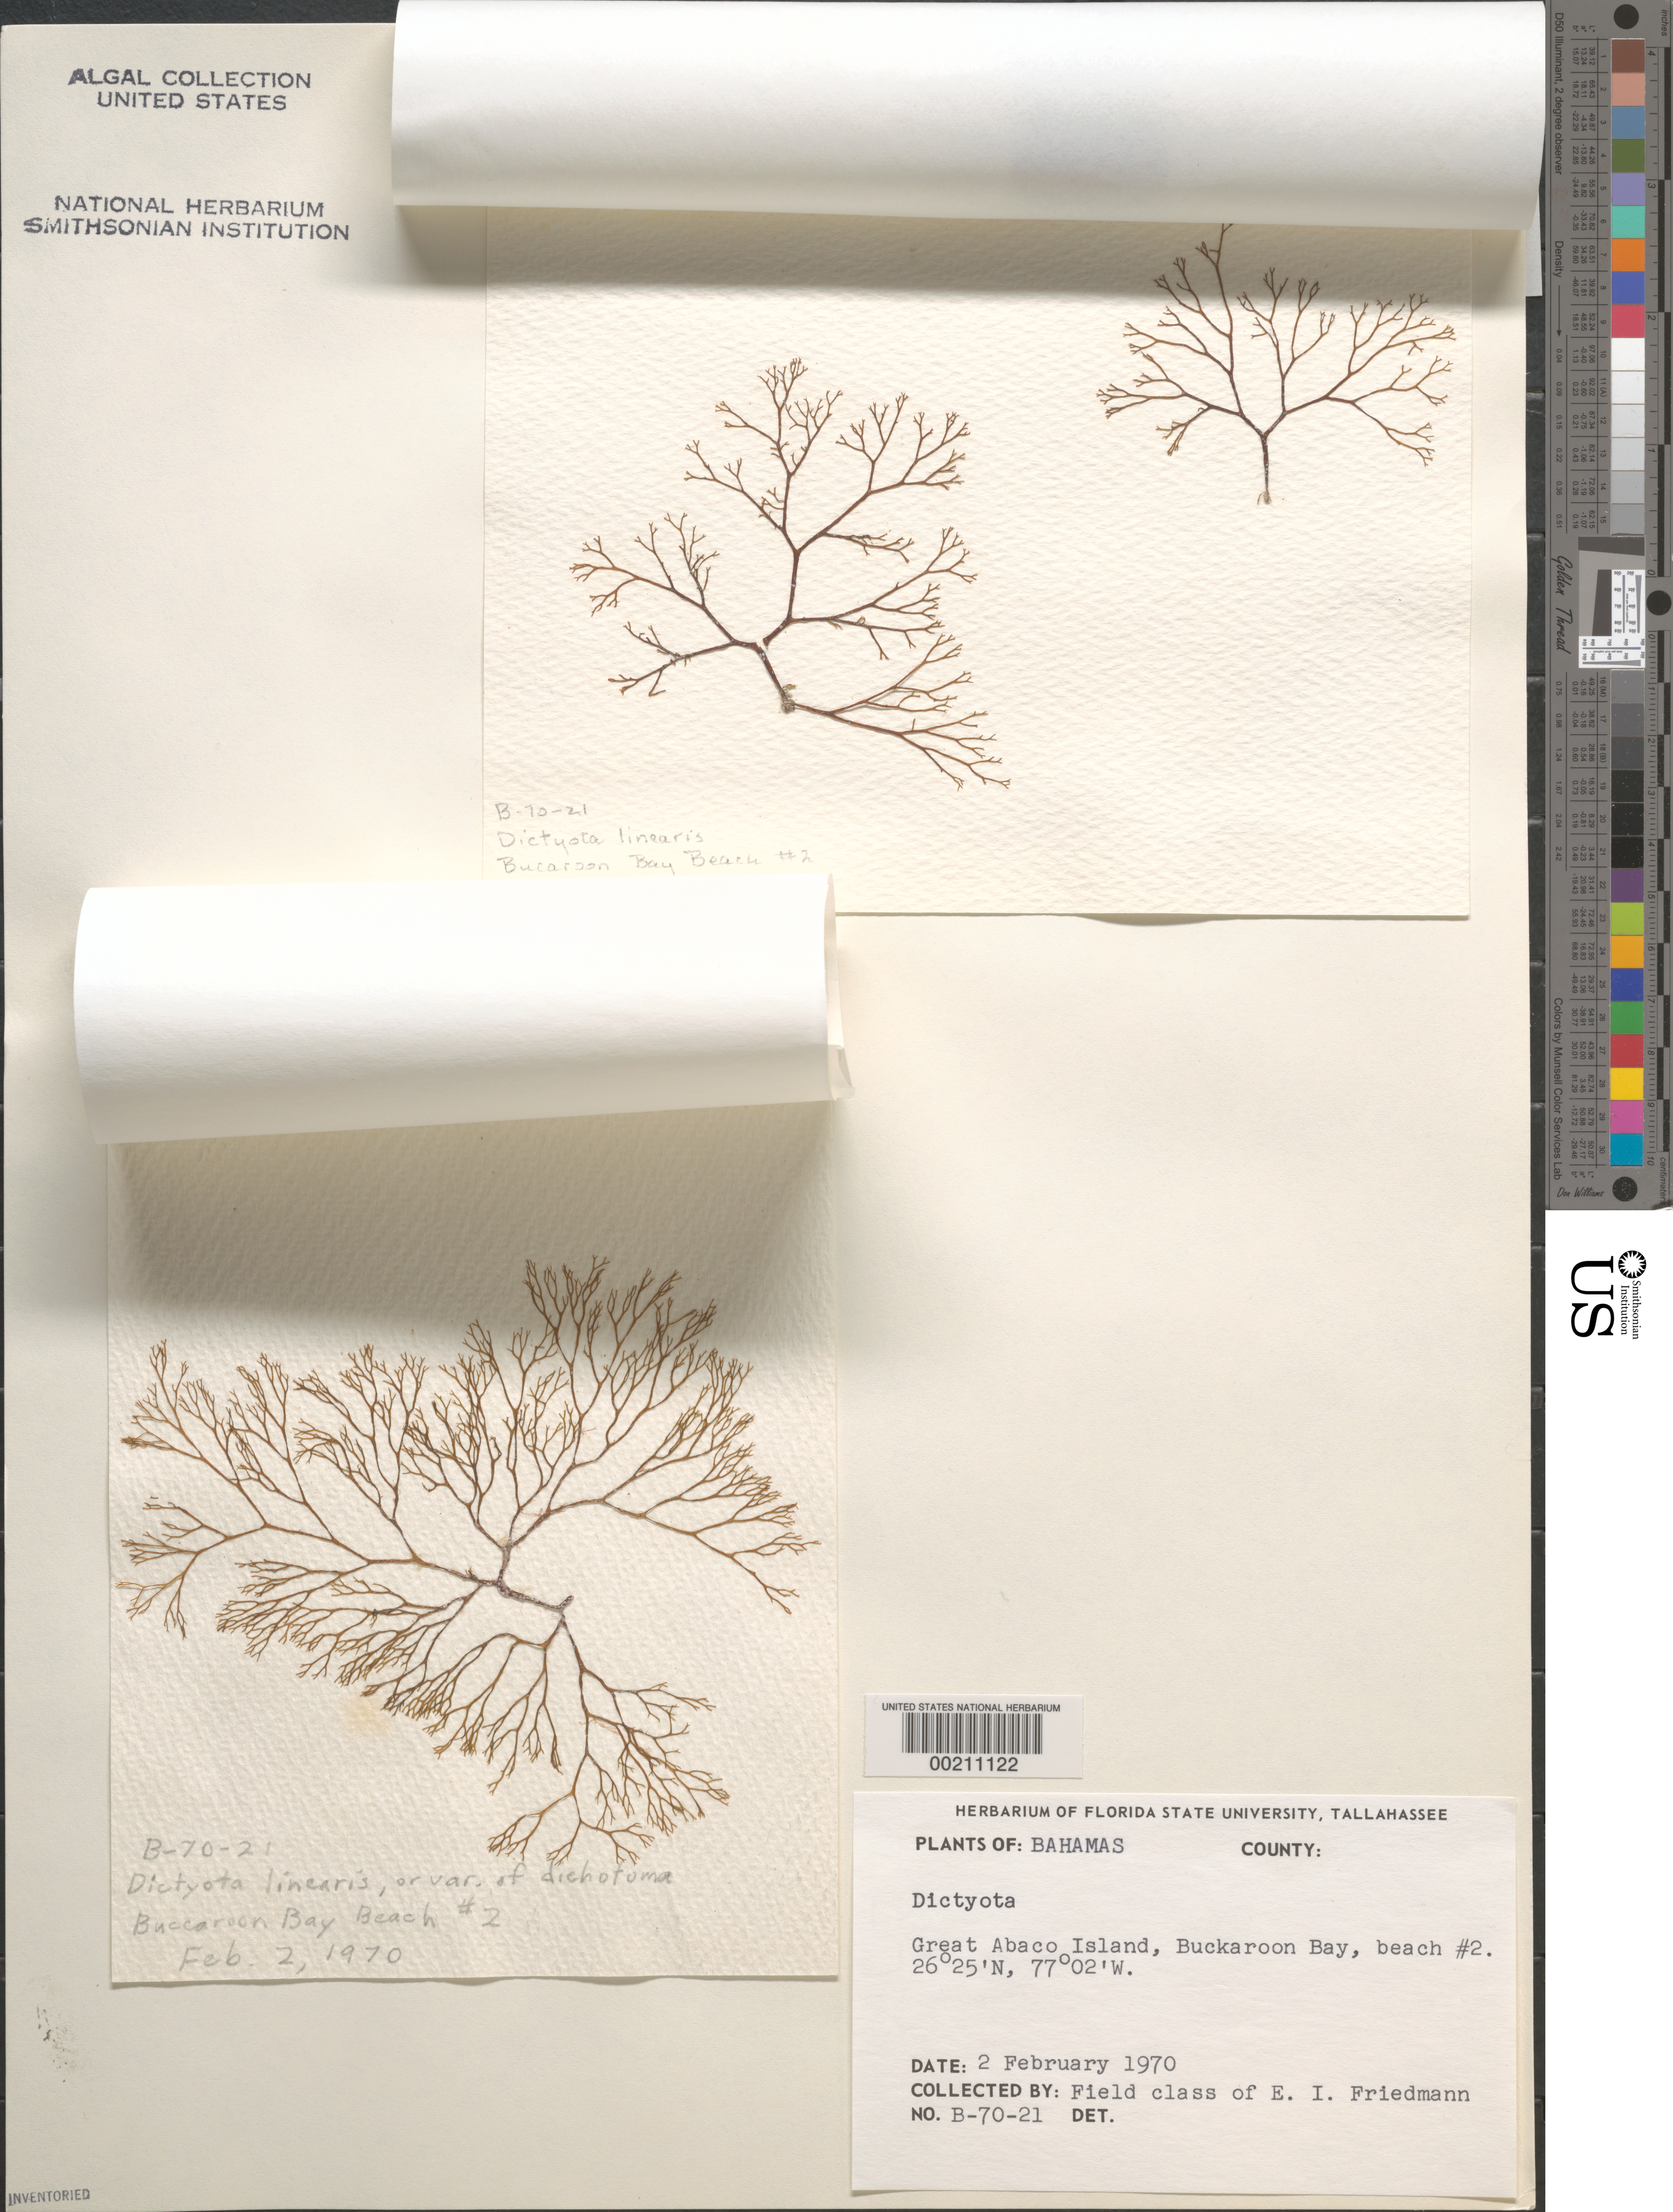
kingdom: Chromista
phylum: Ochrophyta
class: Phaeophyceae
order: Dictyotales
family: Dictyotaceae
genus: Dictyota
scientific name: Dictyota sp.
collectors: E. Friedmann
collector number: B-70-21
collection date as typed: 02 Feb 1970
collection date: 1970-02-02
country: Bahamas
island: Great Abaco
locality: Buckaroon Bay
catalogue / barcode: US 20869